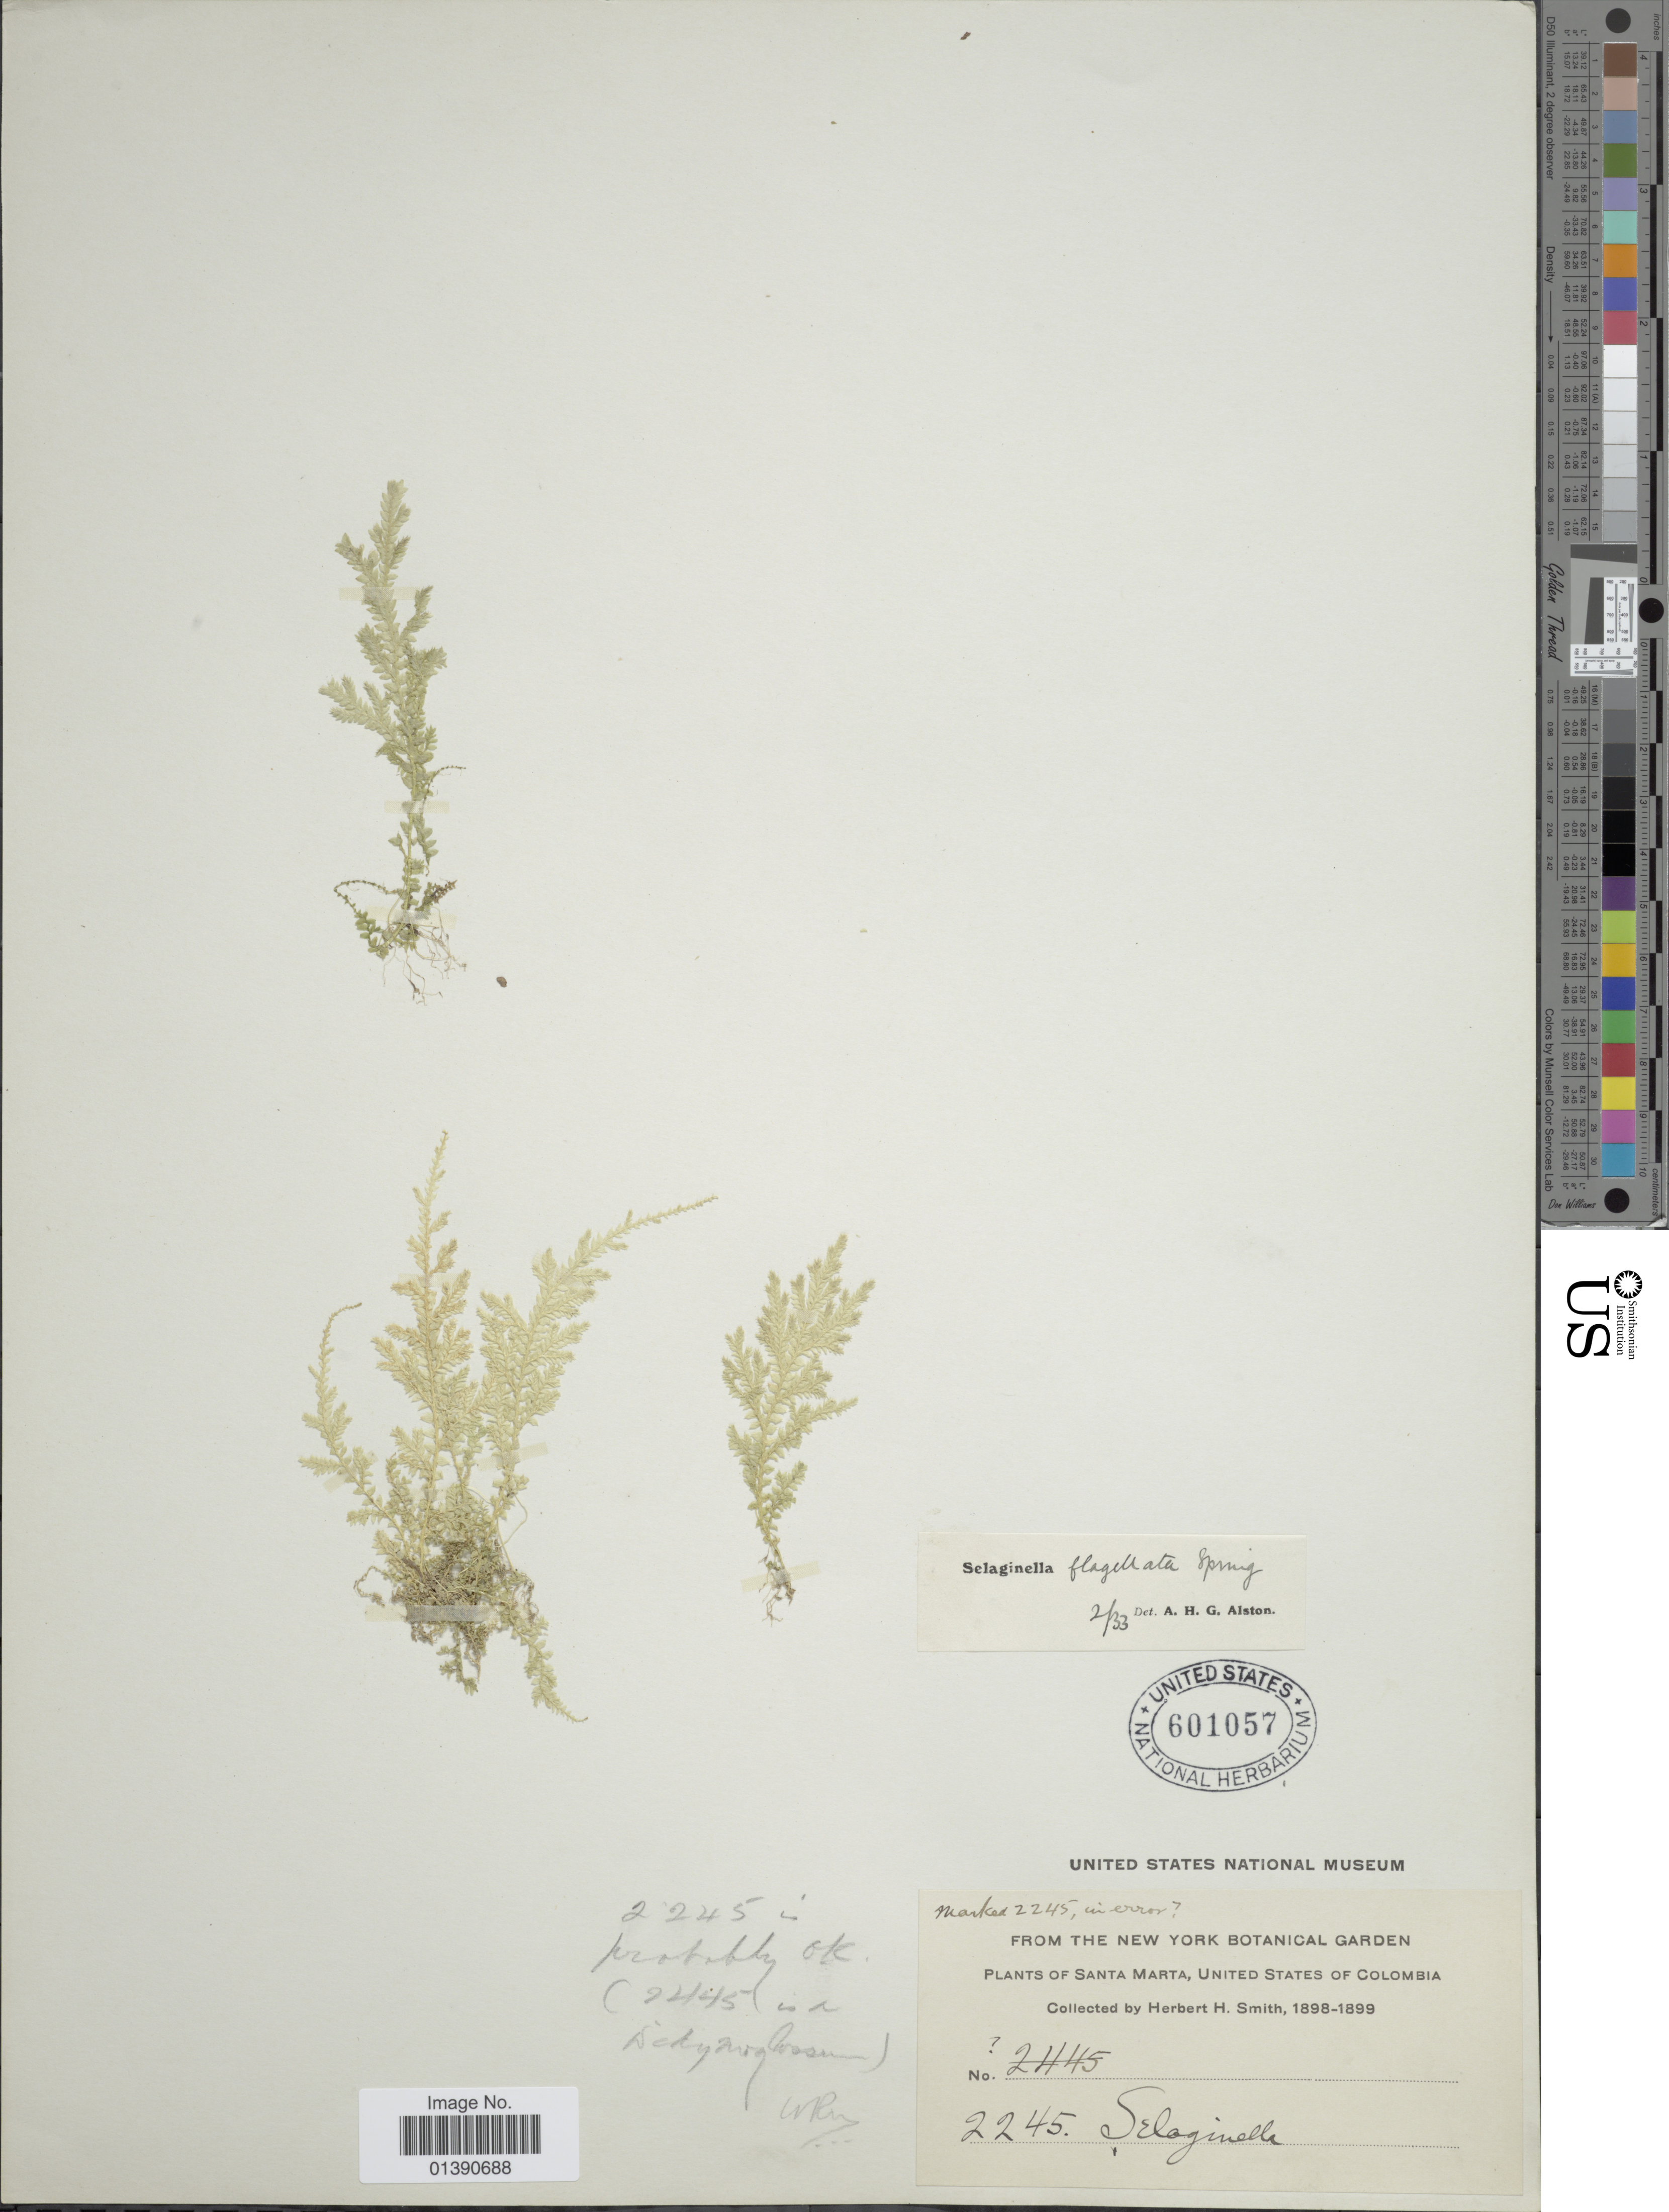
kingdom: Plantae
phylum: Tracheophyta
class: Lycopodiopsida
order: Selaginellales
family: Selaginellaceae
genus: Selaginella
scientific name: Selaginella flagellata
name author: Spring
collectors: H. H. Smith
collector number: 2245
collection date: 1898/1899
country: Colombia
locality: Santa Marta, United States of Colombia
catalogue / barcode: US 601057